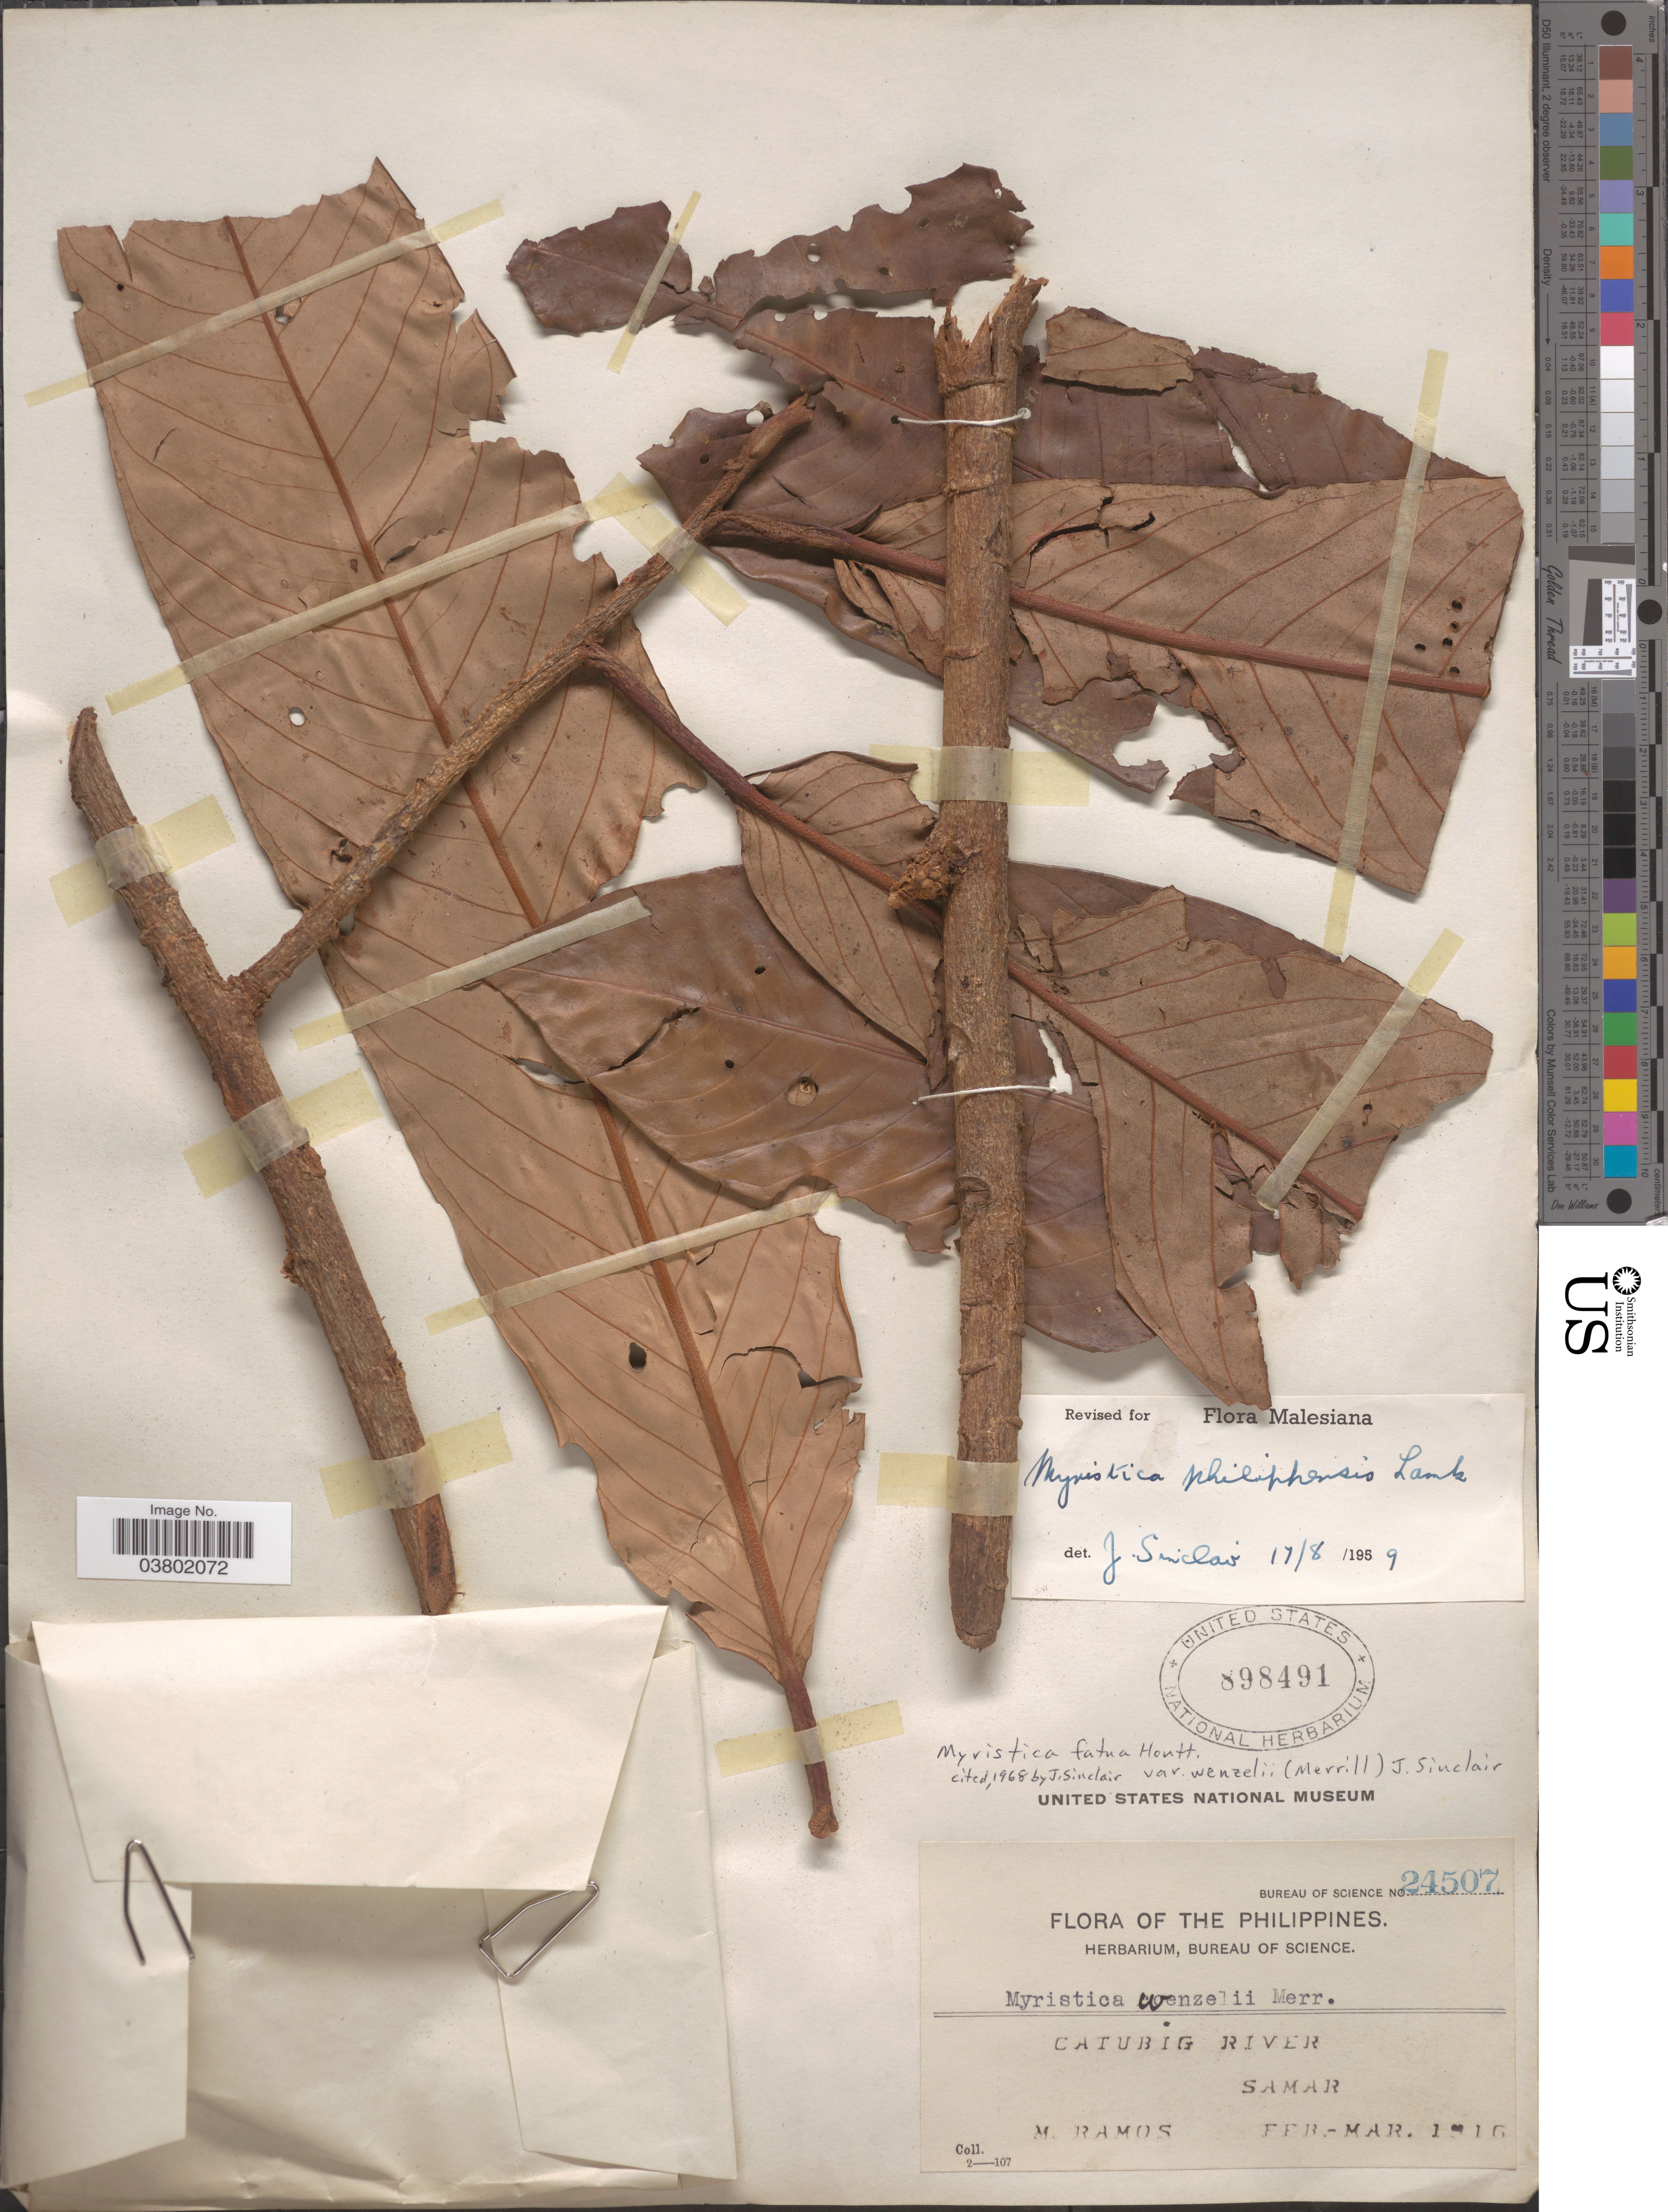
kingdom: Plantae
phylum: Tracheophyta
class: Magnoliopsida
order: Magnoliales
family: Myristicaceae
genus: Myristica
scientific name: Myristica fatua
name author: Houtt.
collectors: M. Ramos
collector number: Bureau of Science 24507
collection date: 1916-02/1916-03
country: Philippines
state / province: Eastern Visayas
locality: Catubig River, Samar.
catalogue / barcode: US 898491